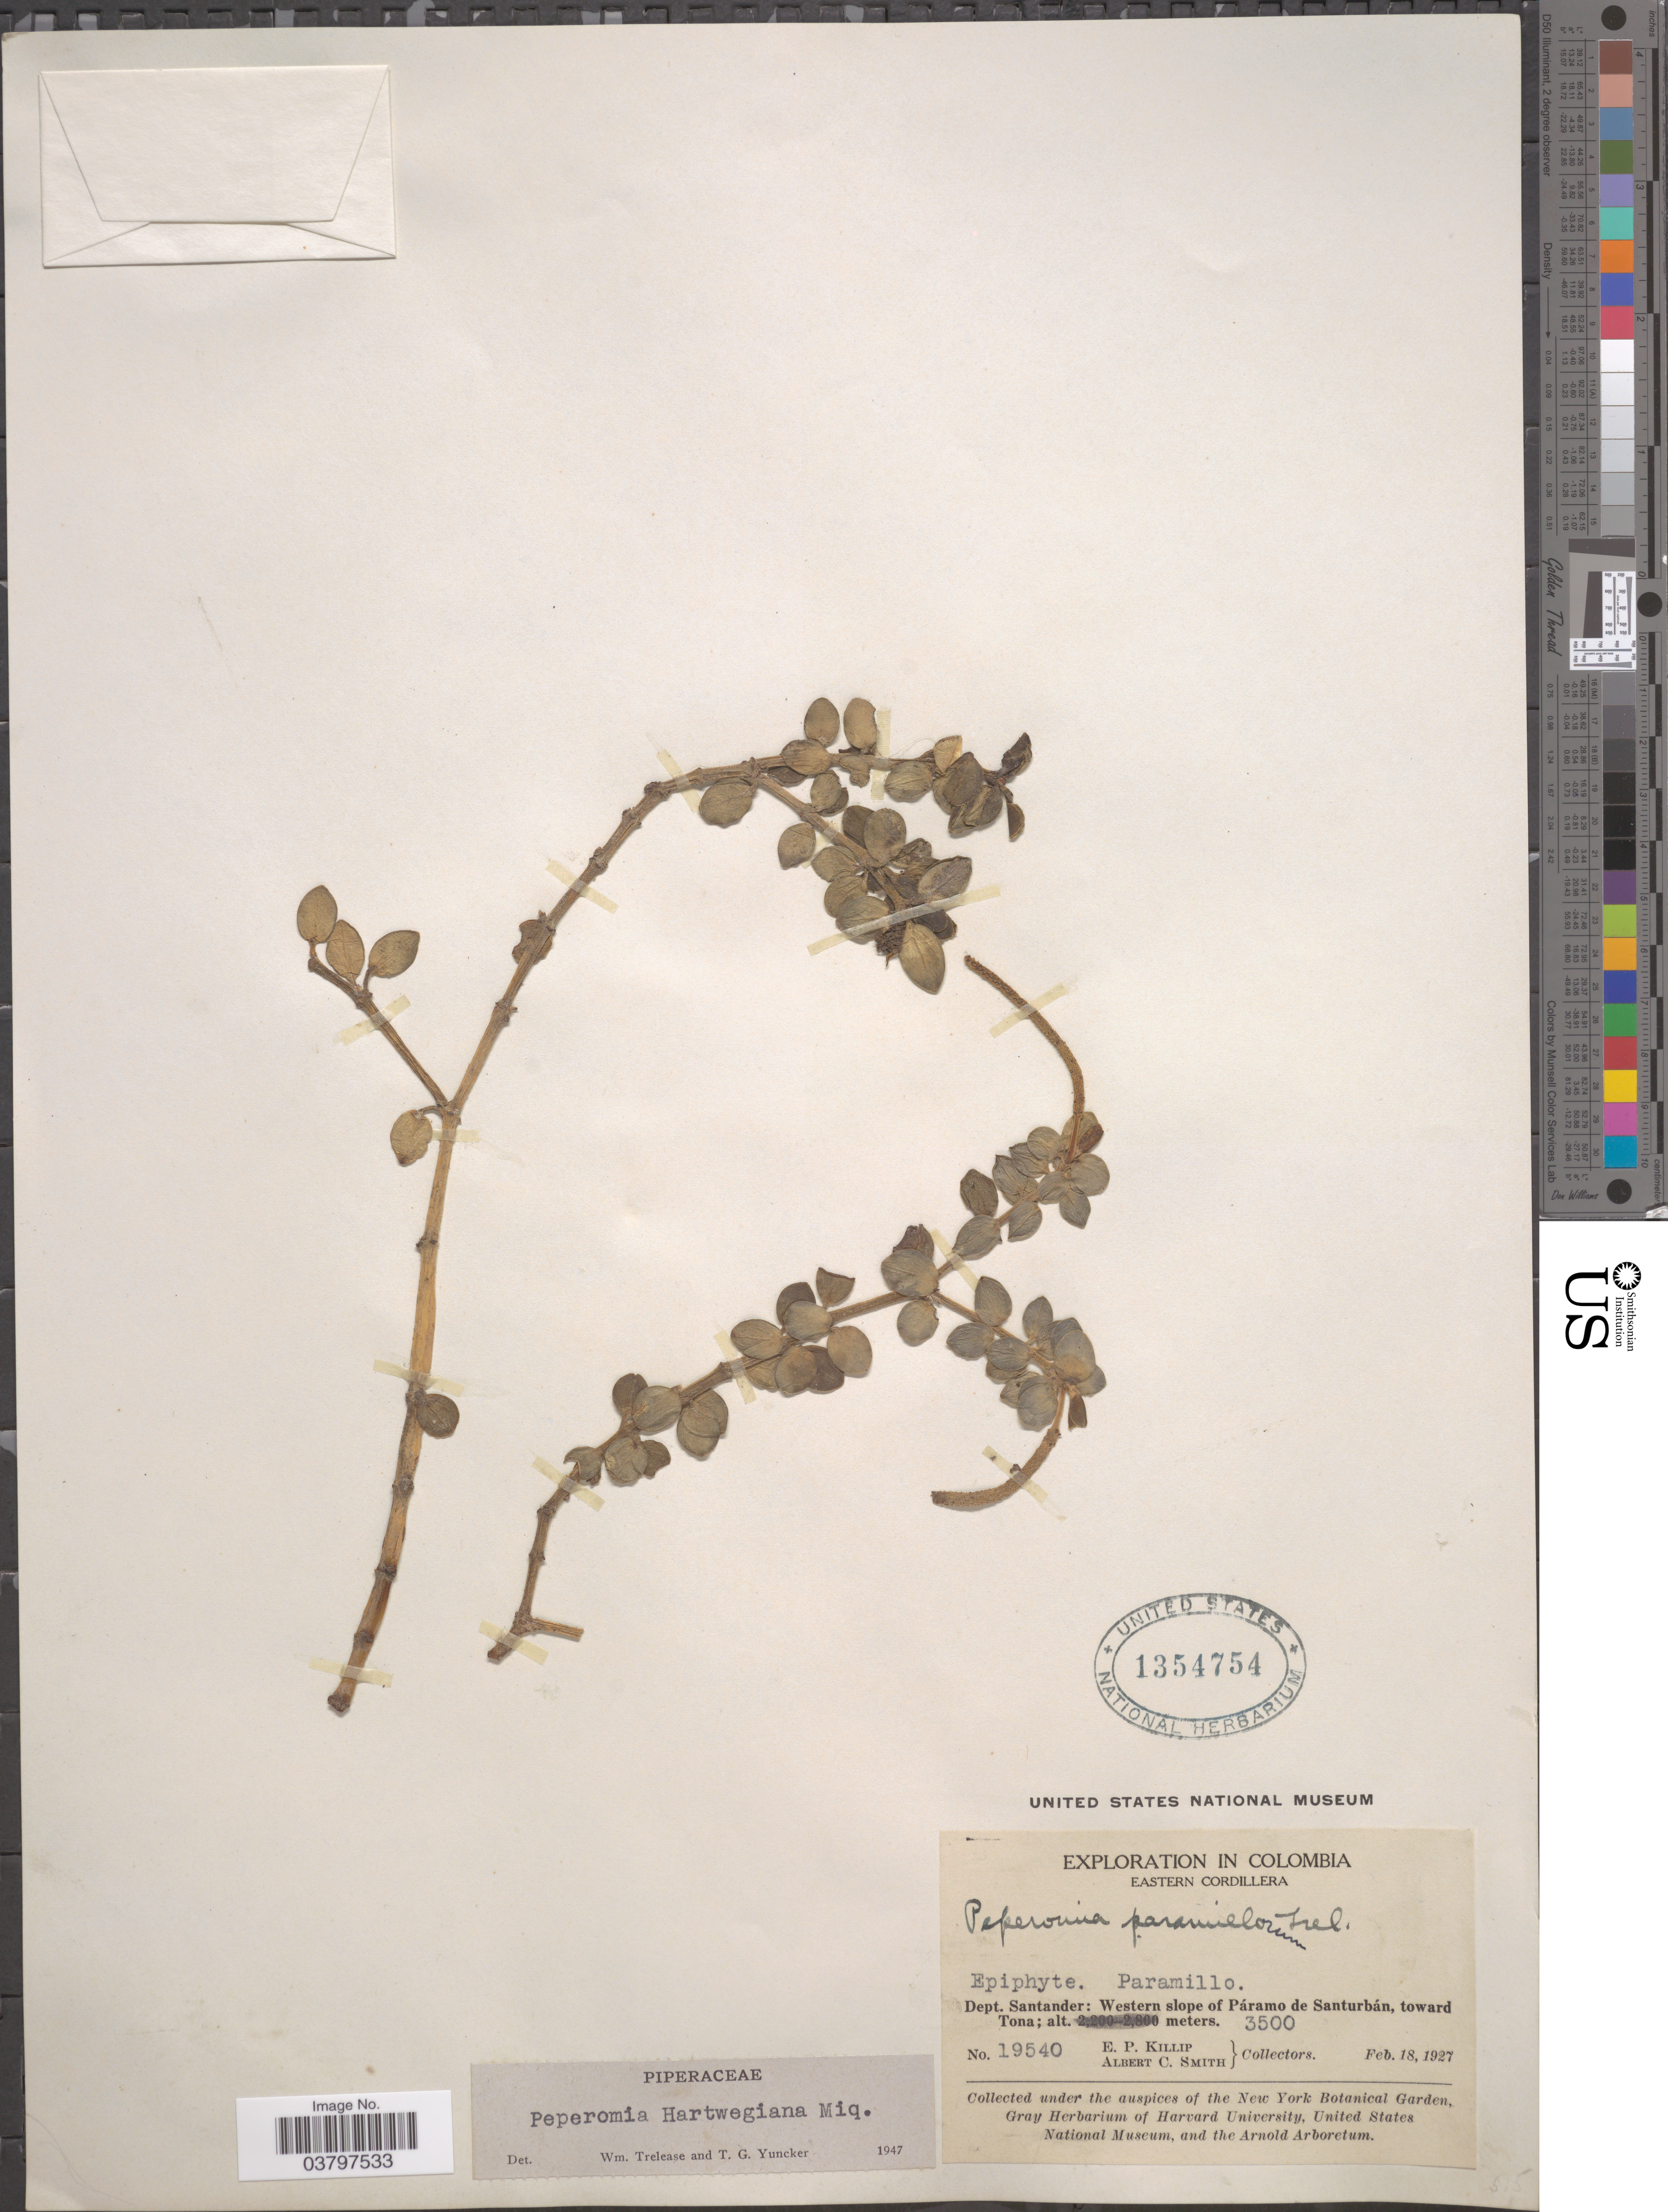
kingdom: Plantae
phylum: Tracheophyta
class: Magnoliopsida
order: Piperales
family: Piperaceae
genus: Peperomia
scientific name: Peperomia hartwegiana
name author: Miq.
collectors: E. P. Killip & A. C. Smith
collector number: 19540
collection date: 1927-02-18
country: Colombia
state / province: Santander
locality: Eastern Cordillera. Dept. Santander: Western slope of Páramo de Santurbán, toward Tona.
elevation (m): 3500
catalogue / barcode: US 1354754